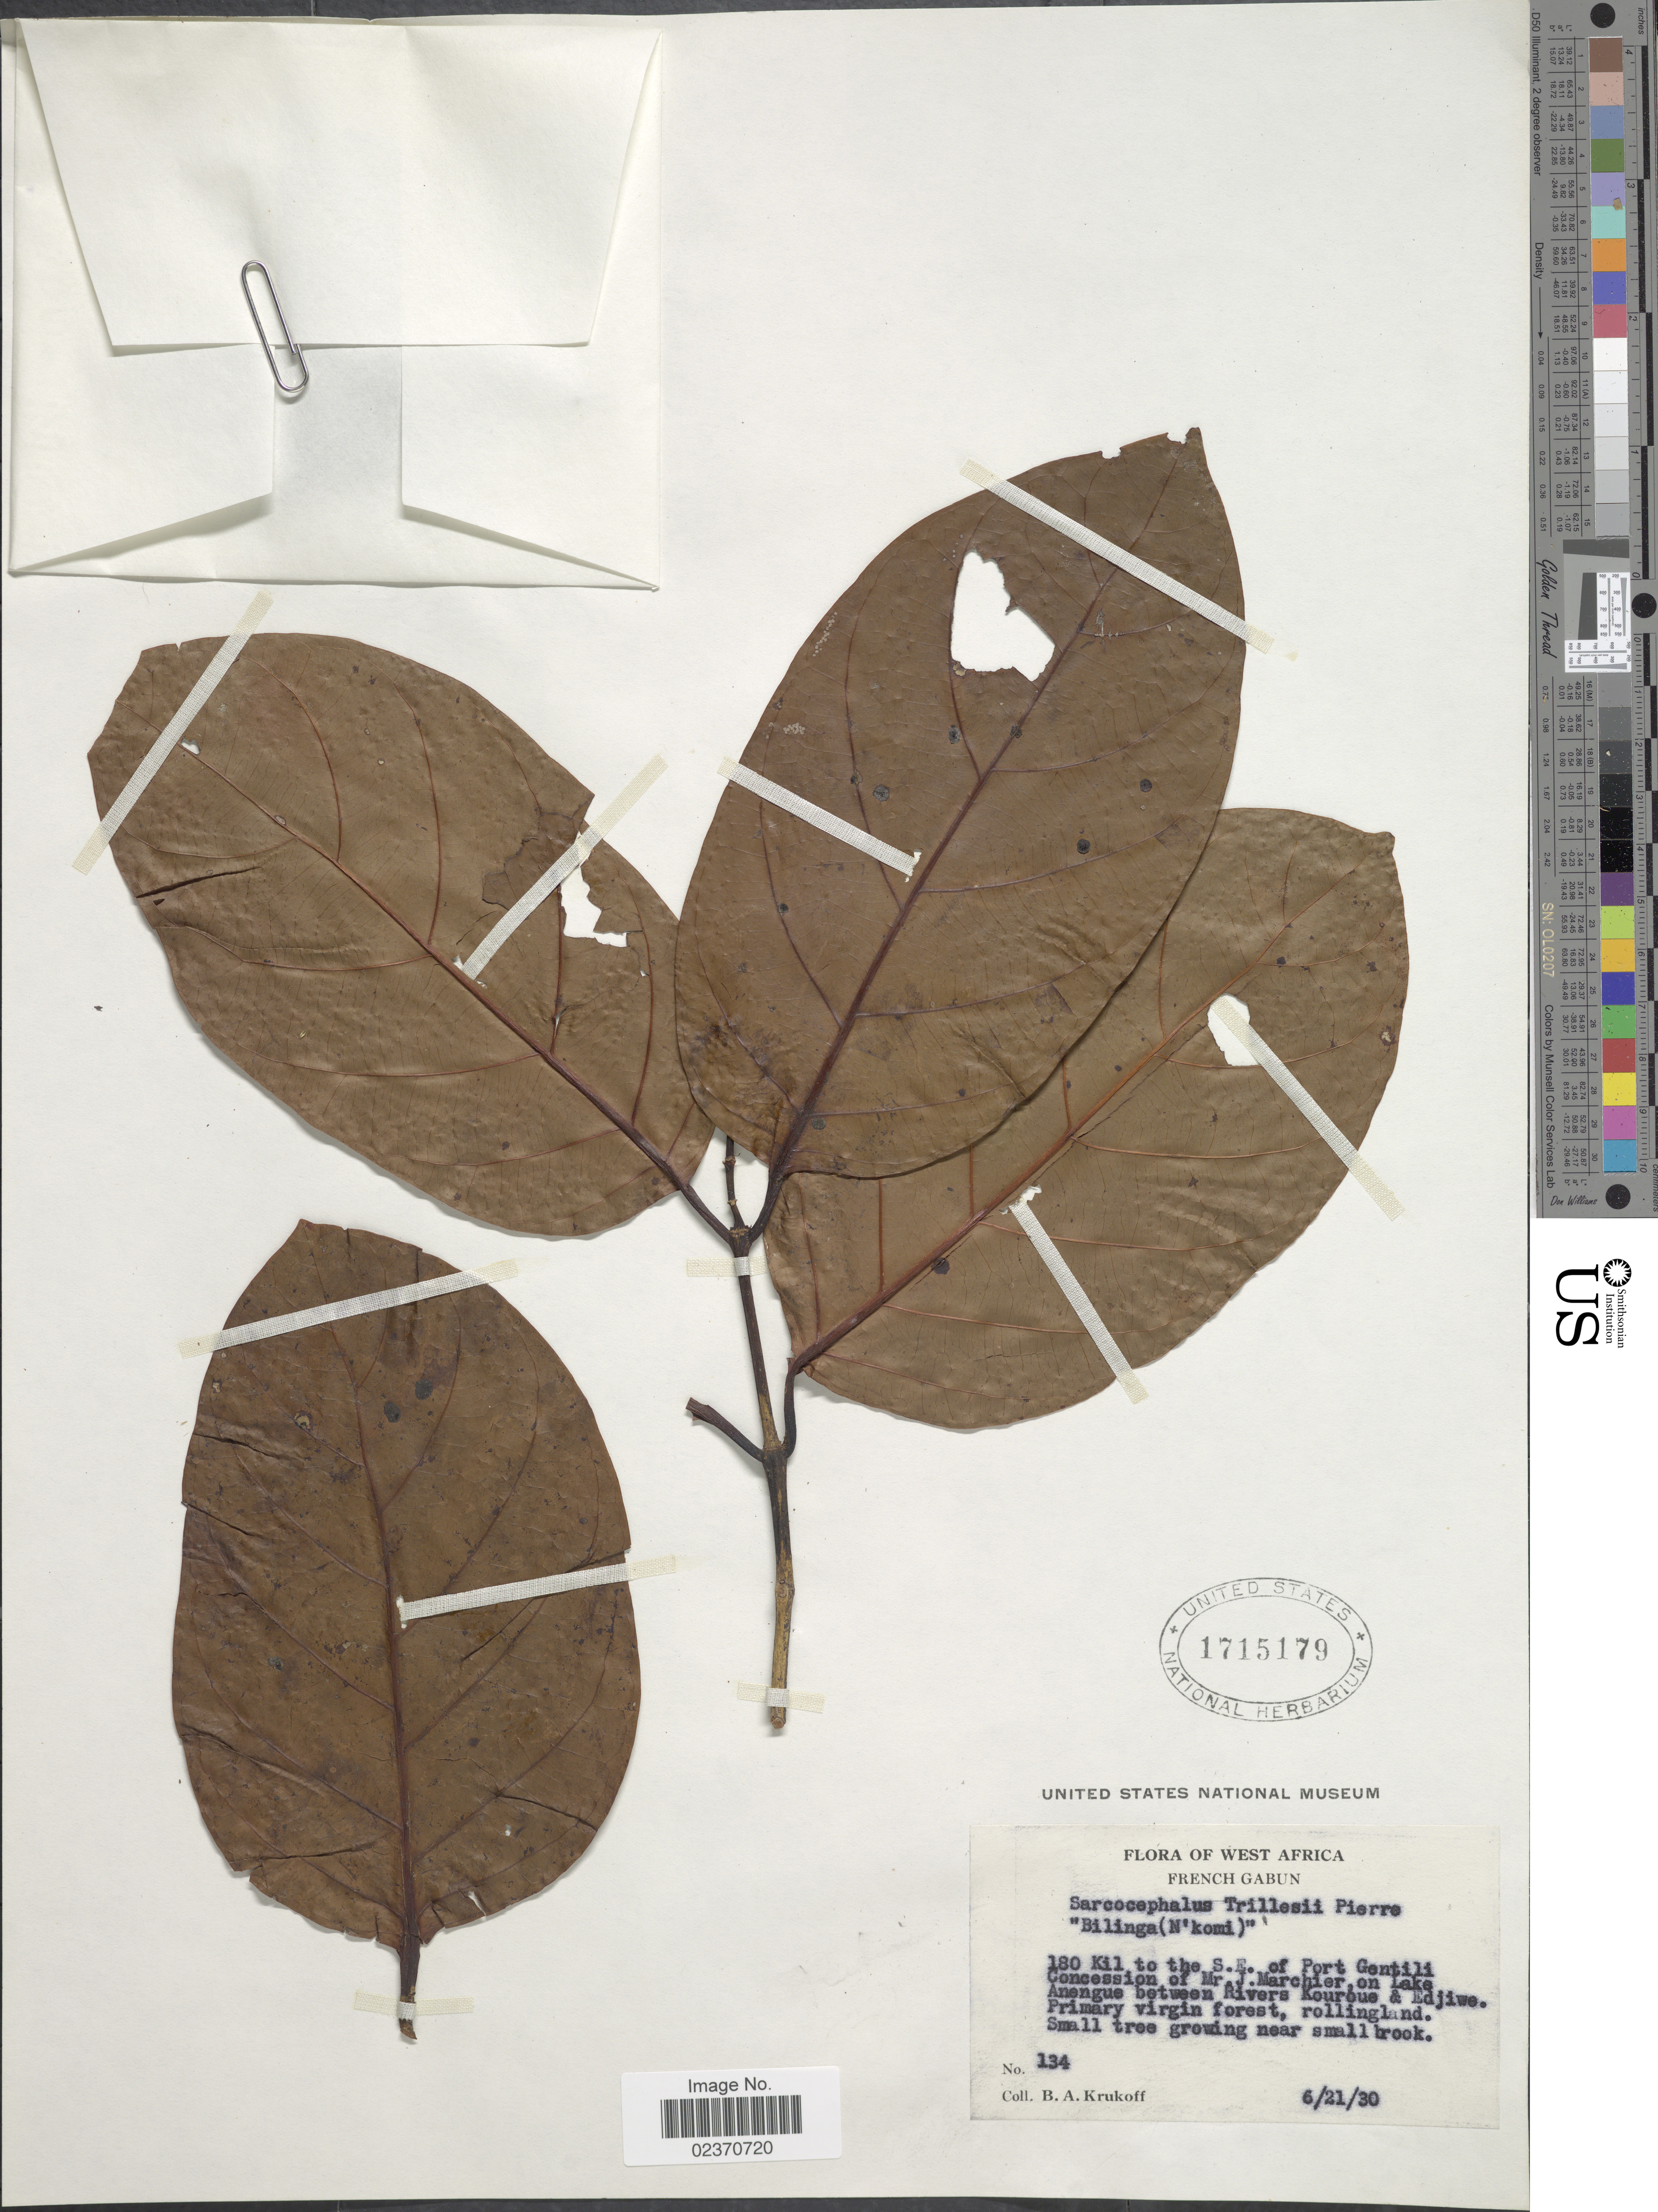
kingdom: Plantae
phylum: Tracheophyta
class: Magnoliopsida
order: Gentianales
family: Rubiaceae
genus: Nauclea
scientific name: Nauclea trillesii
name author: Merr.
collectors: B. A. Krukoff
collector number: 134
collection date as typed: Transcribed d/m/y: 21/6/30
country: Gabon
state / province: Ogooue-Maritime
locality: West Africa, French Gabun, 180 kil to the S.E. of Port Gentili Concession of Mr. J. Marchier, on Lake Anengue between Rivers Kouroue & Edjiwe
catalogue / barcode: US 1715179